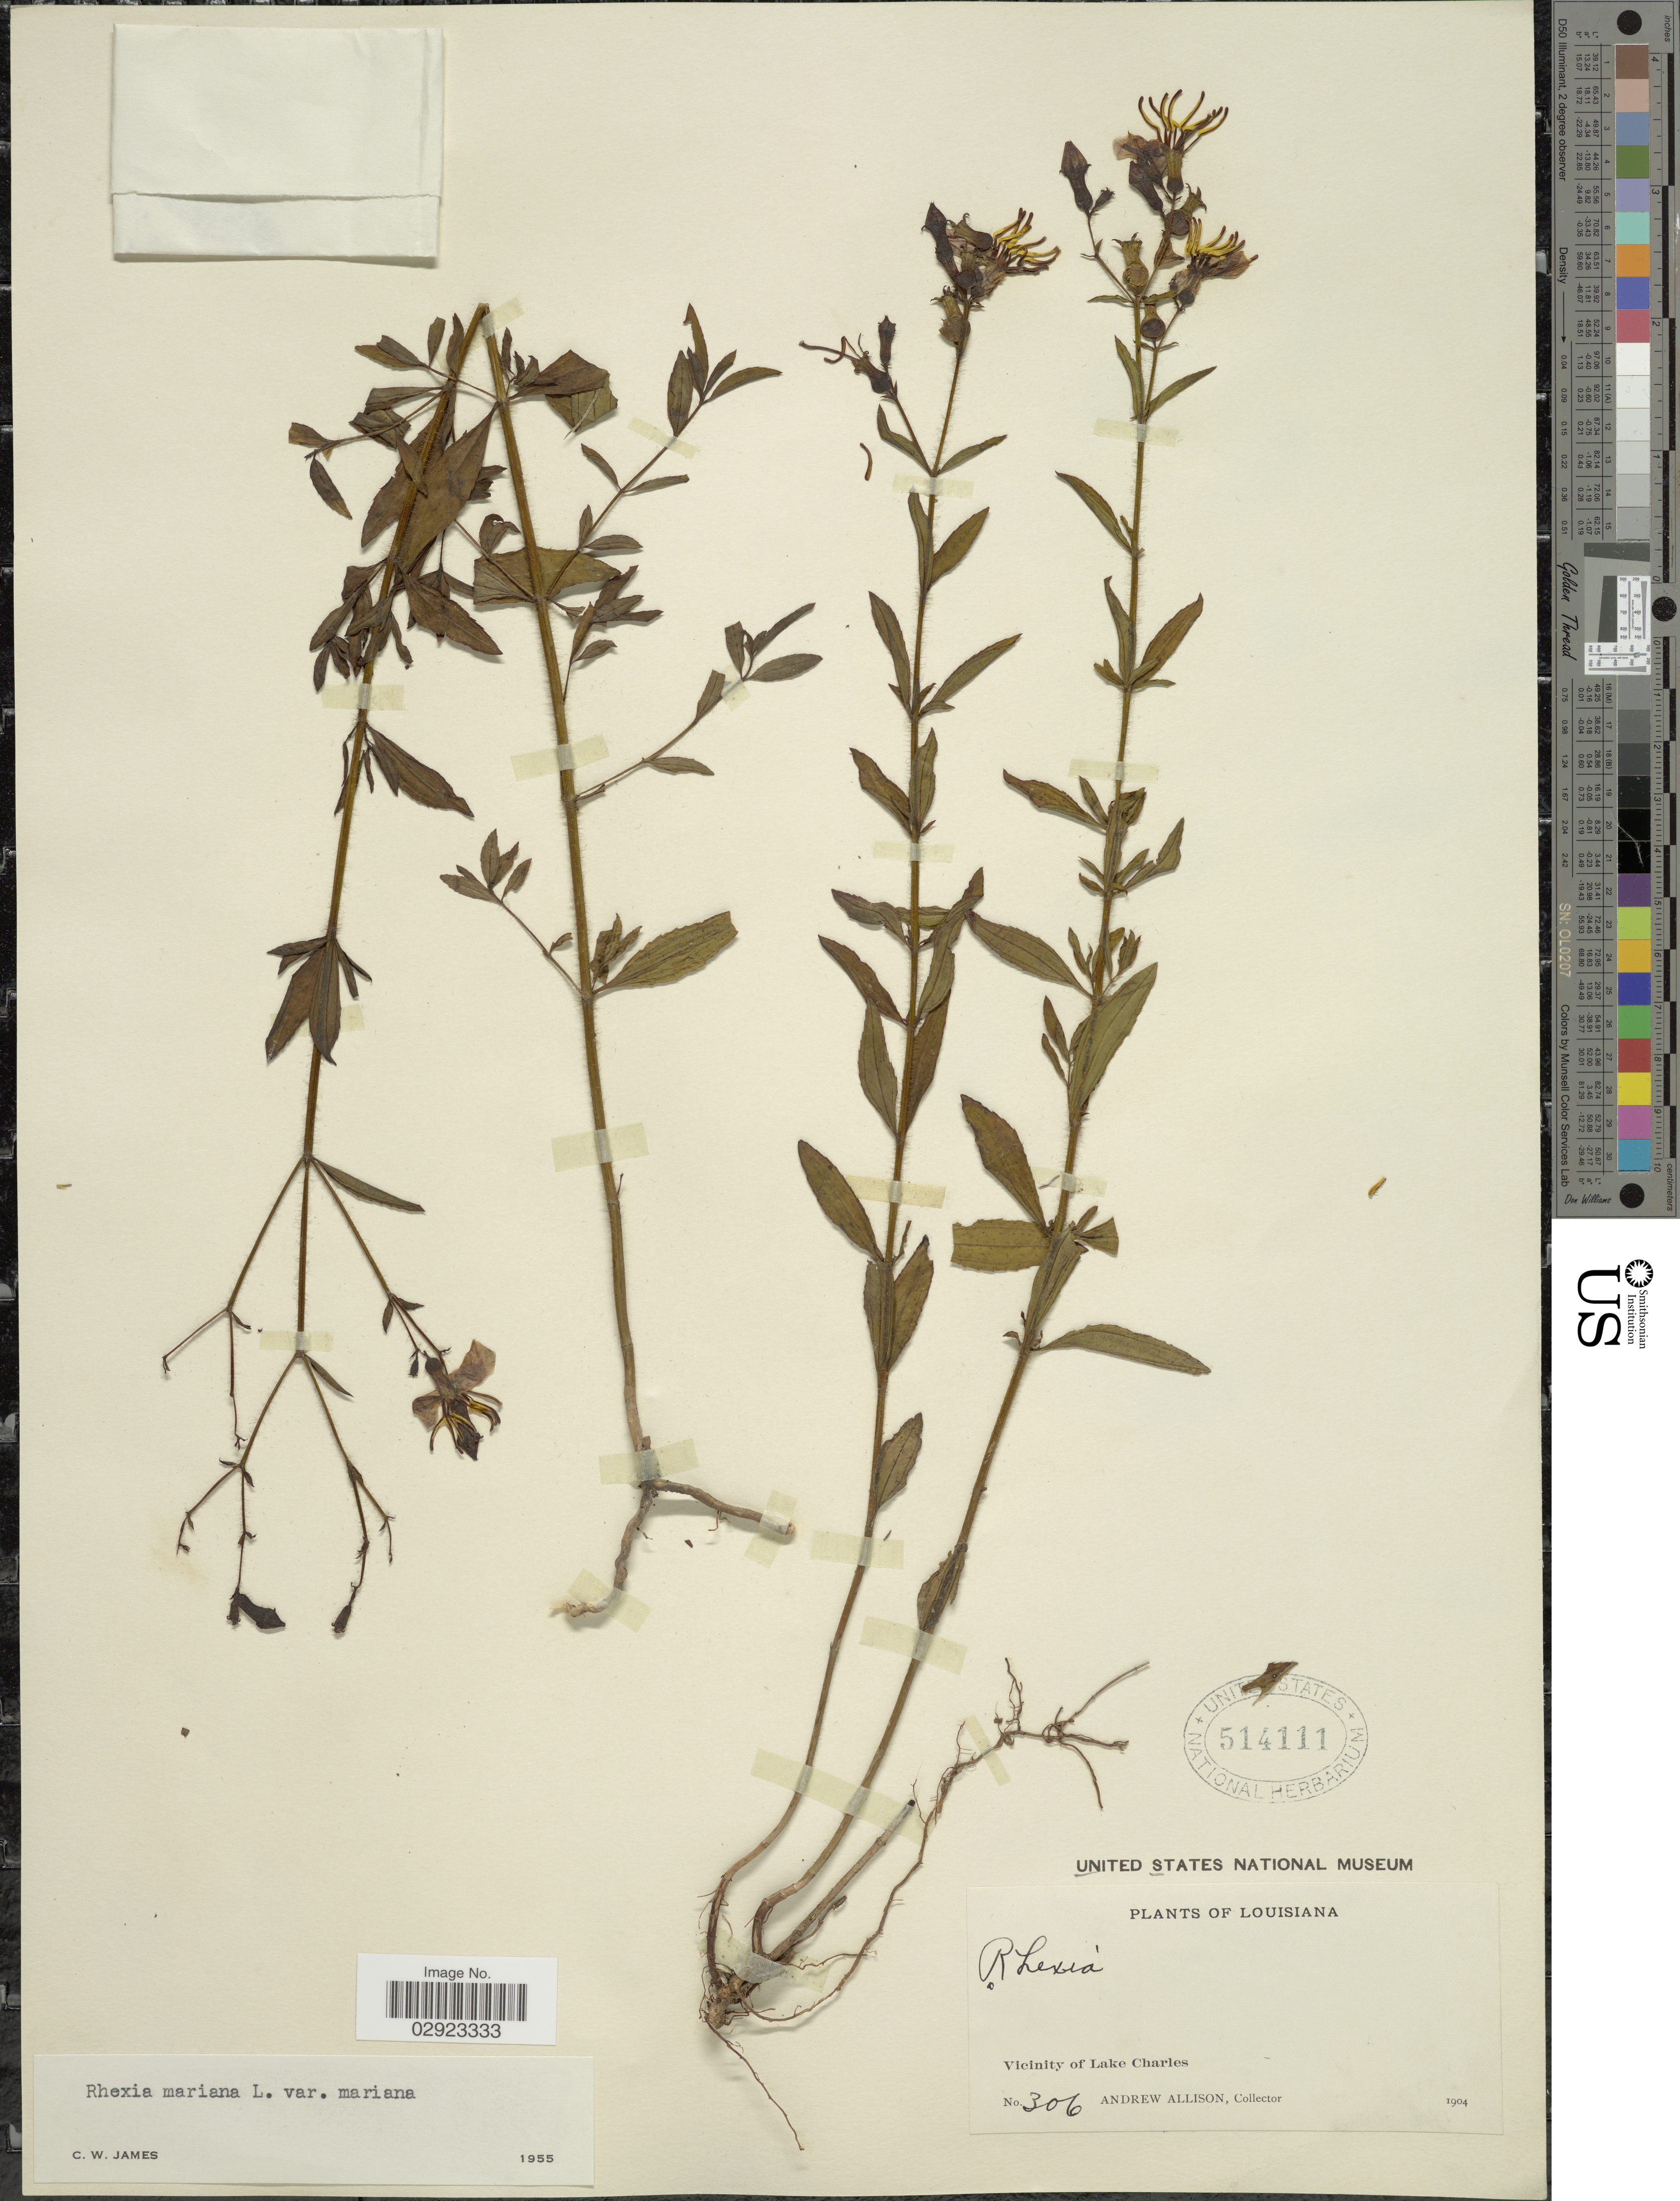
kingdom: Plantae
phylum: Tracheophyta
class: Magnoliopsida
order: Myrtales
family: Melastomataceae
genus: Rhexia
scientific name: Rhexia mariana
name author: L.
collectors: A. Allison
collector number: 306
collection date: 1904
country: United States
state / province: Louisiana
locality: Vicinity of Lake Charles.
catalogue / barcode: US 514111